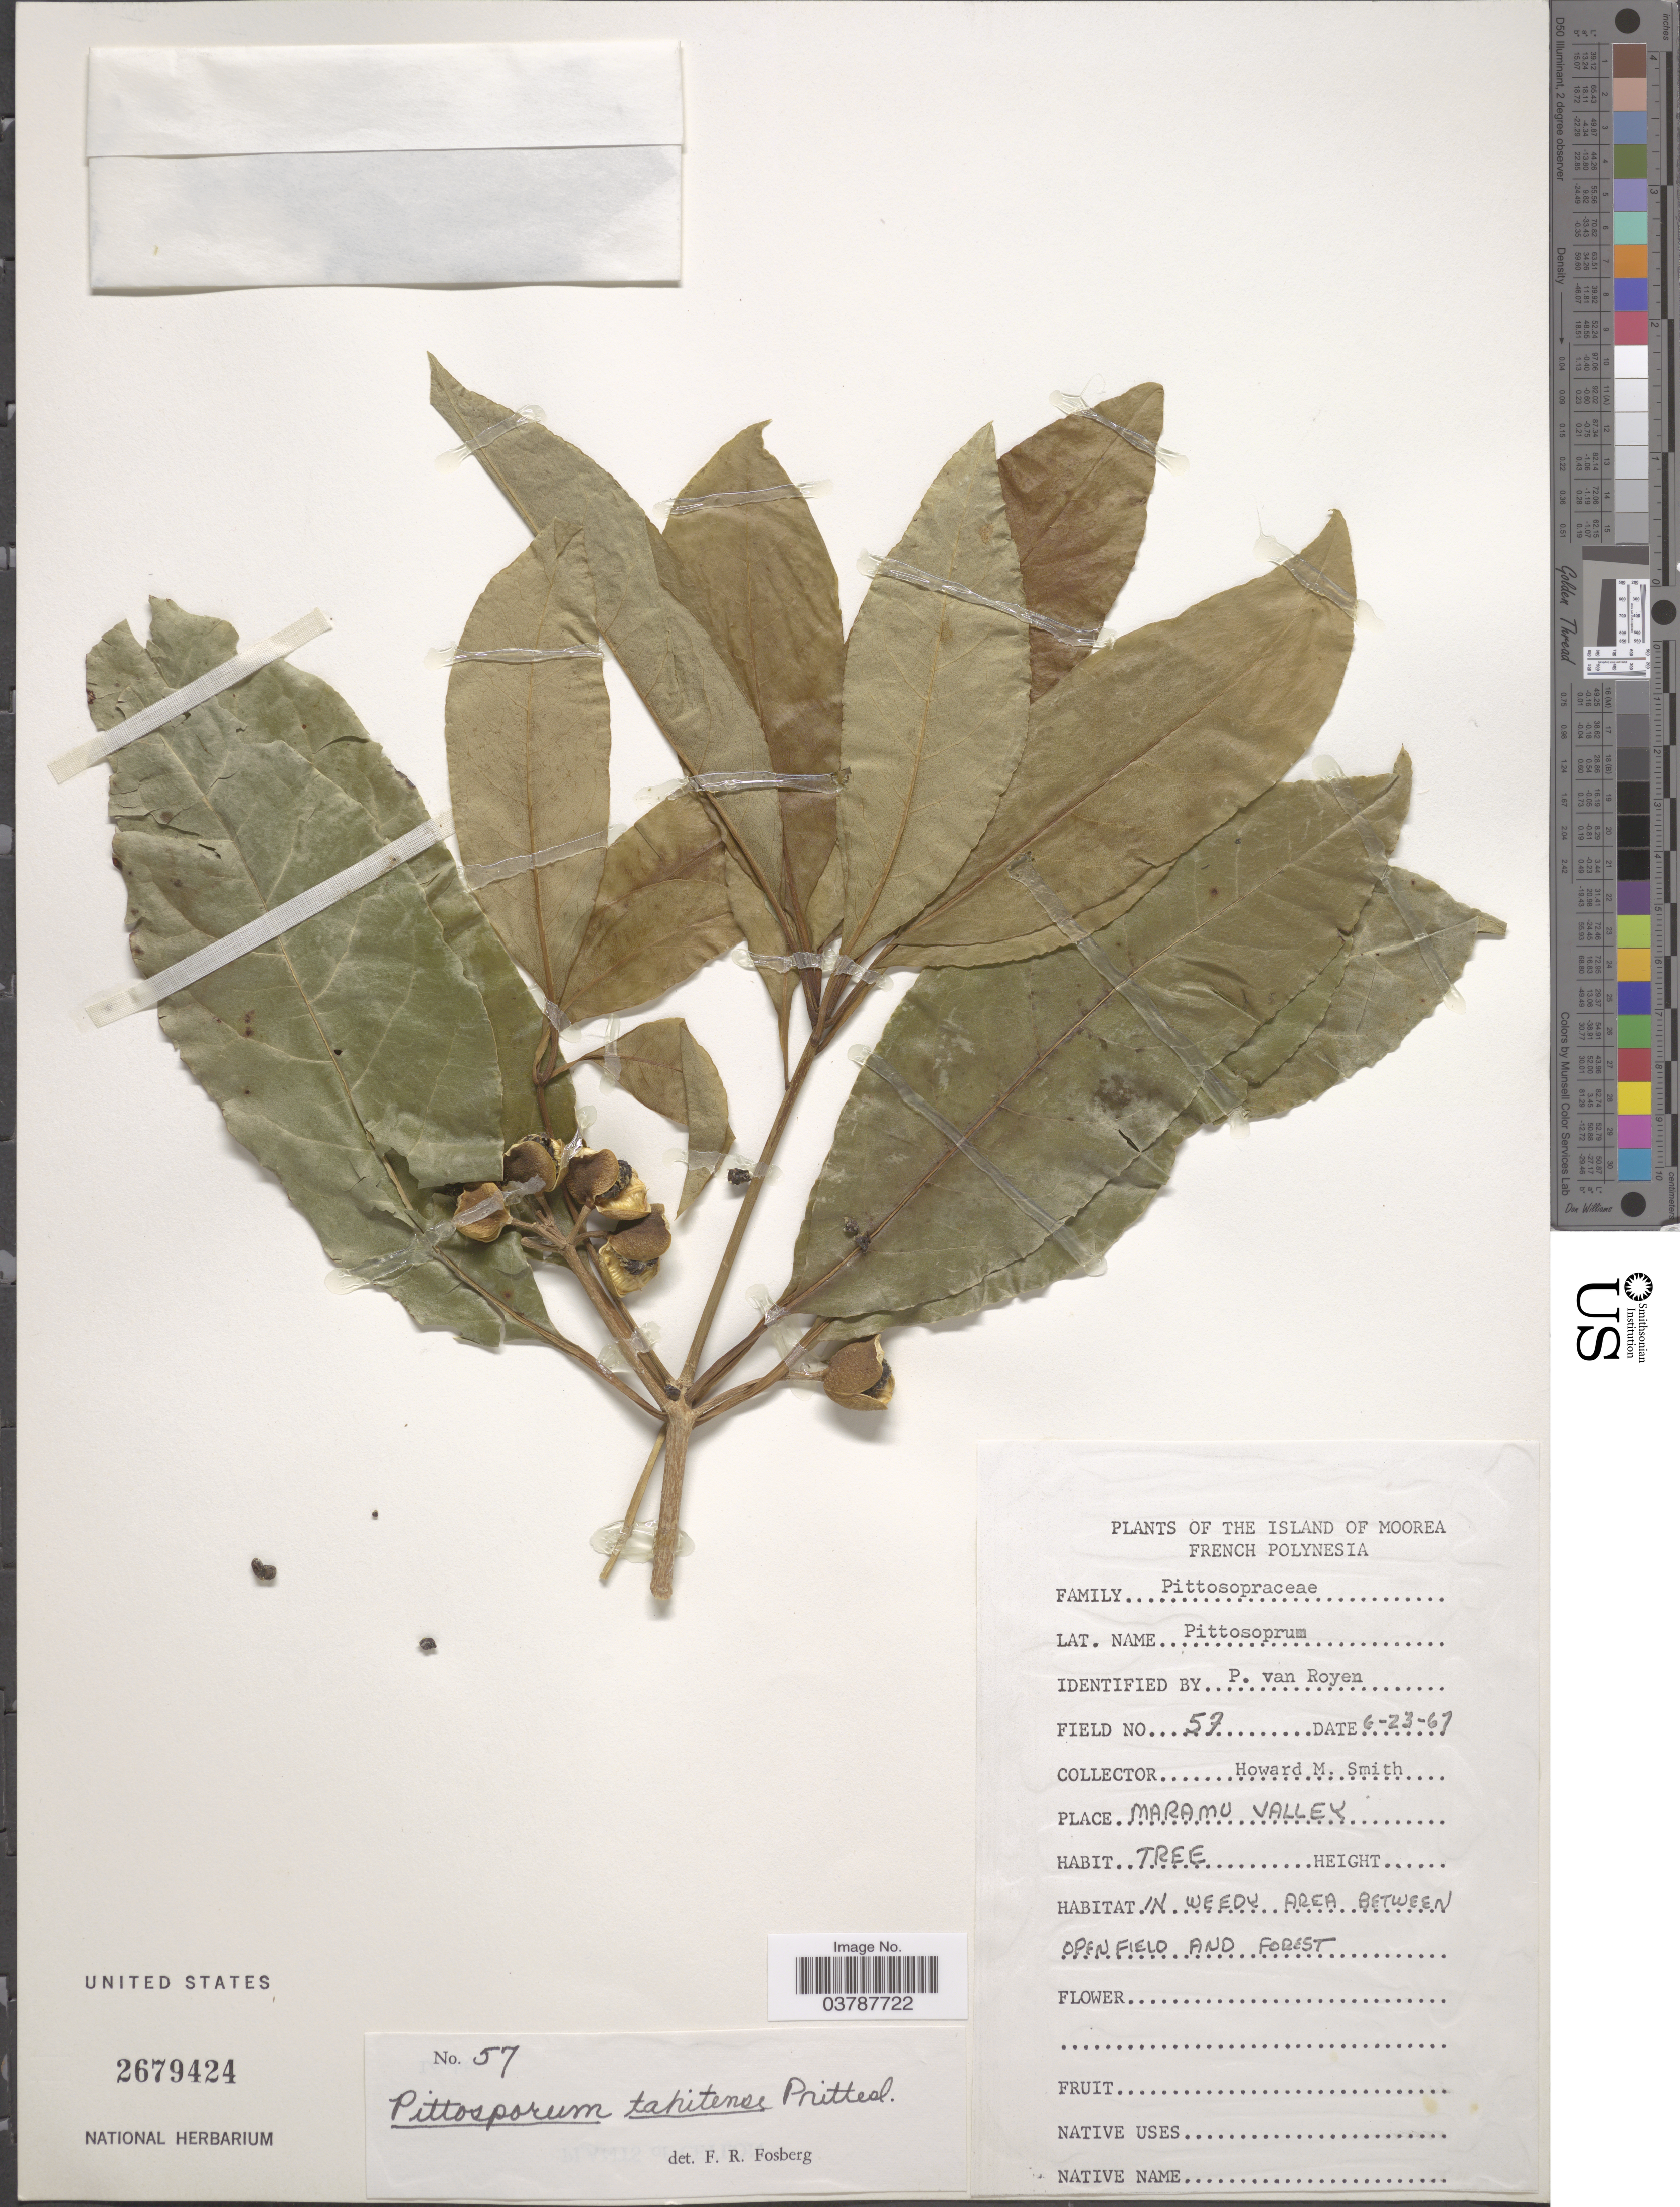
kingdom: Plantae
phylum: Tracheophyta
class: Magnoliopsida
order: Apiales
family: Pittosporaceae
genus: Pittosporum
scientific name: Pittosporum taitense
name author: Putt.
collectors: H. M. Smith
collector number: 57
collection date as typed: Transcribed d/m/y: 23/6/67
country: French Polynesia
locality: The Island of Moorea. Maramu Valley.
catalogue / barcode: US 2679424